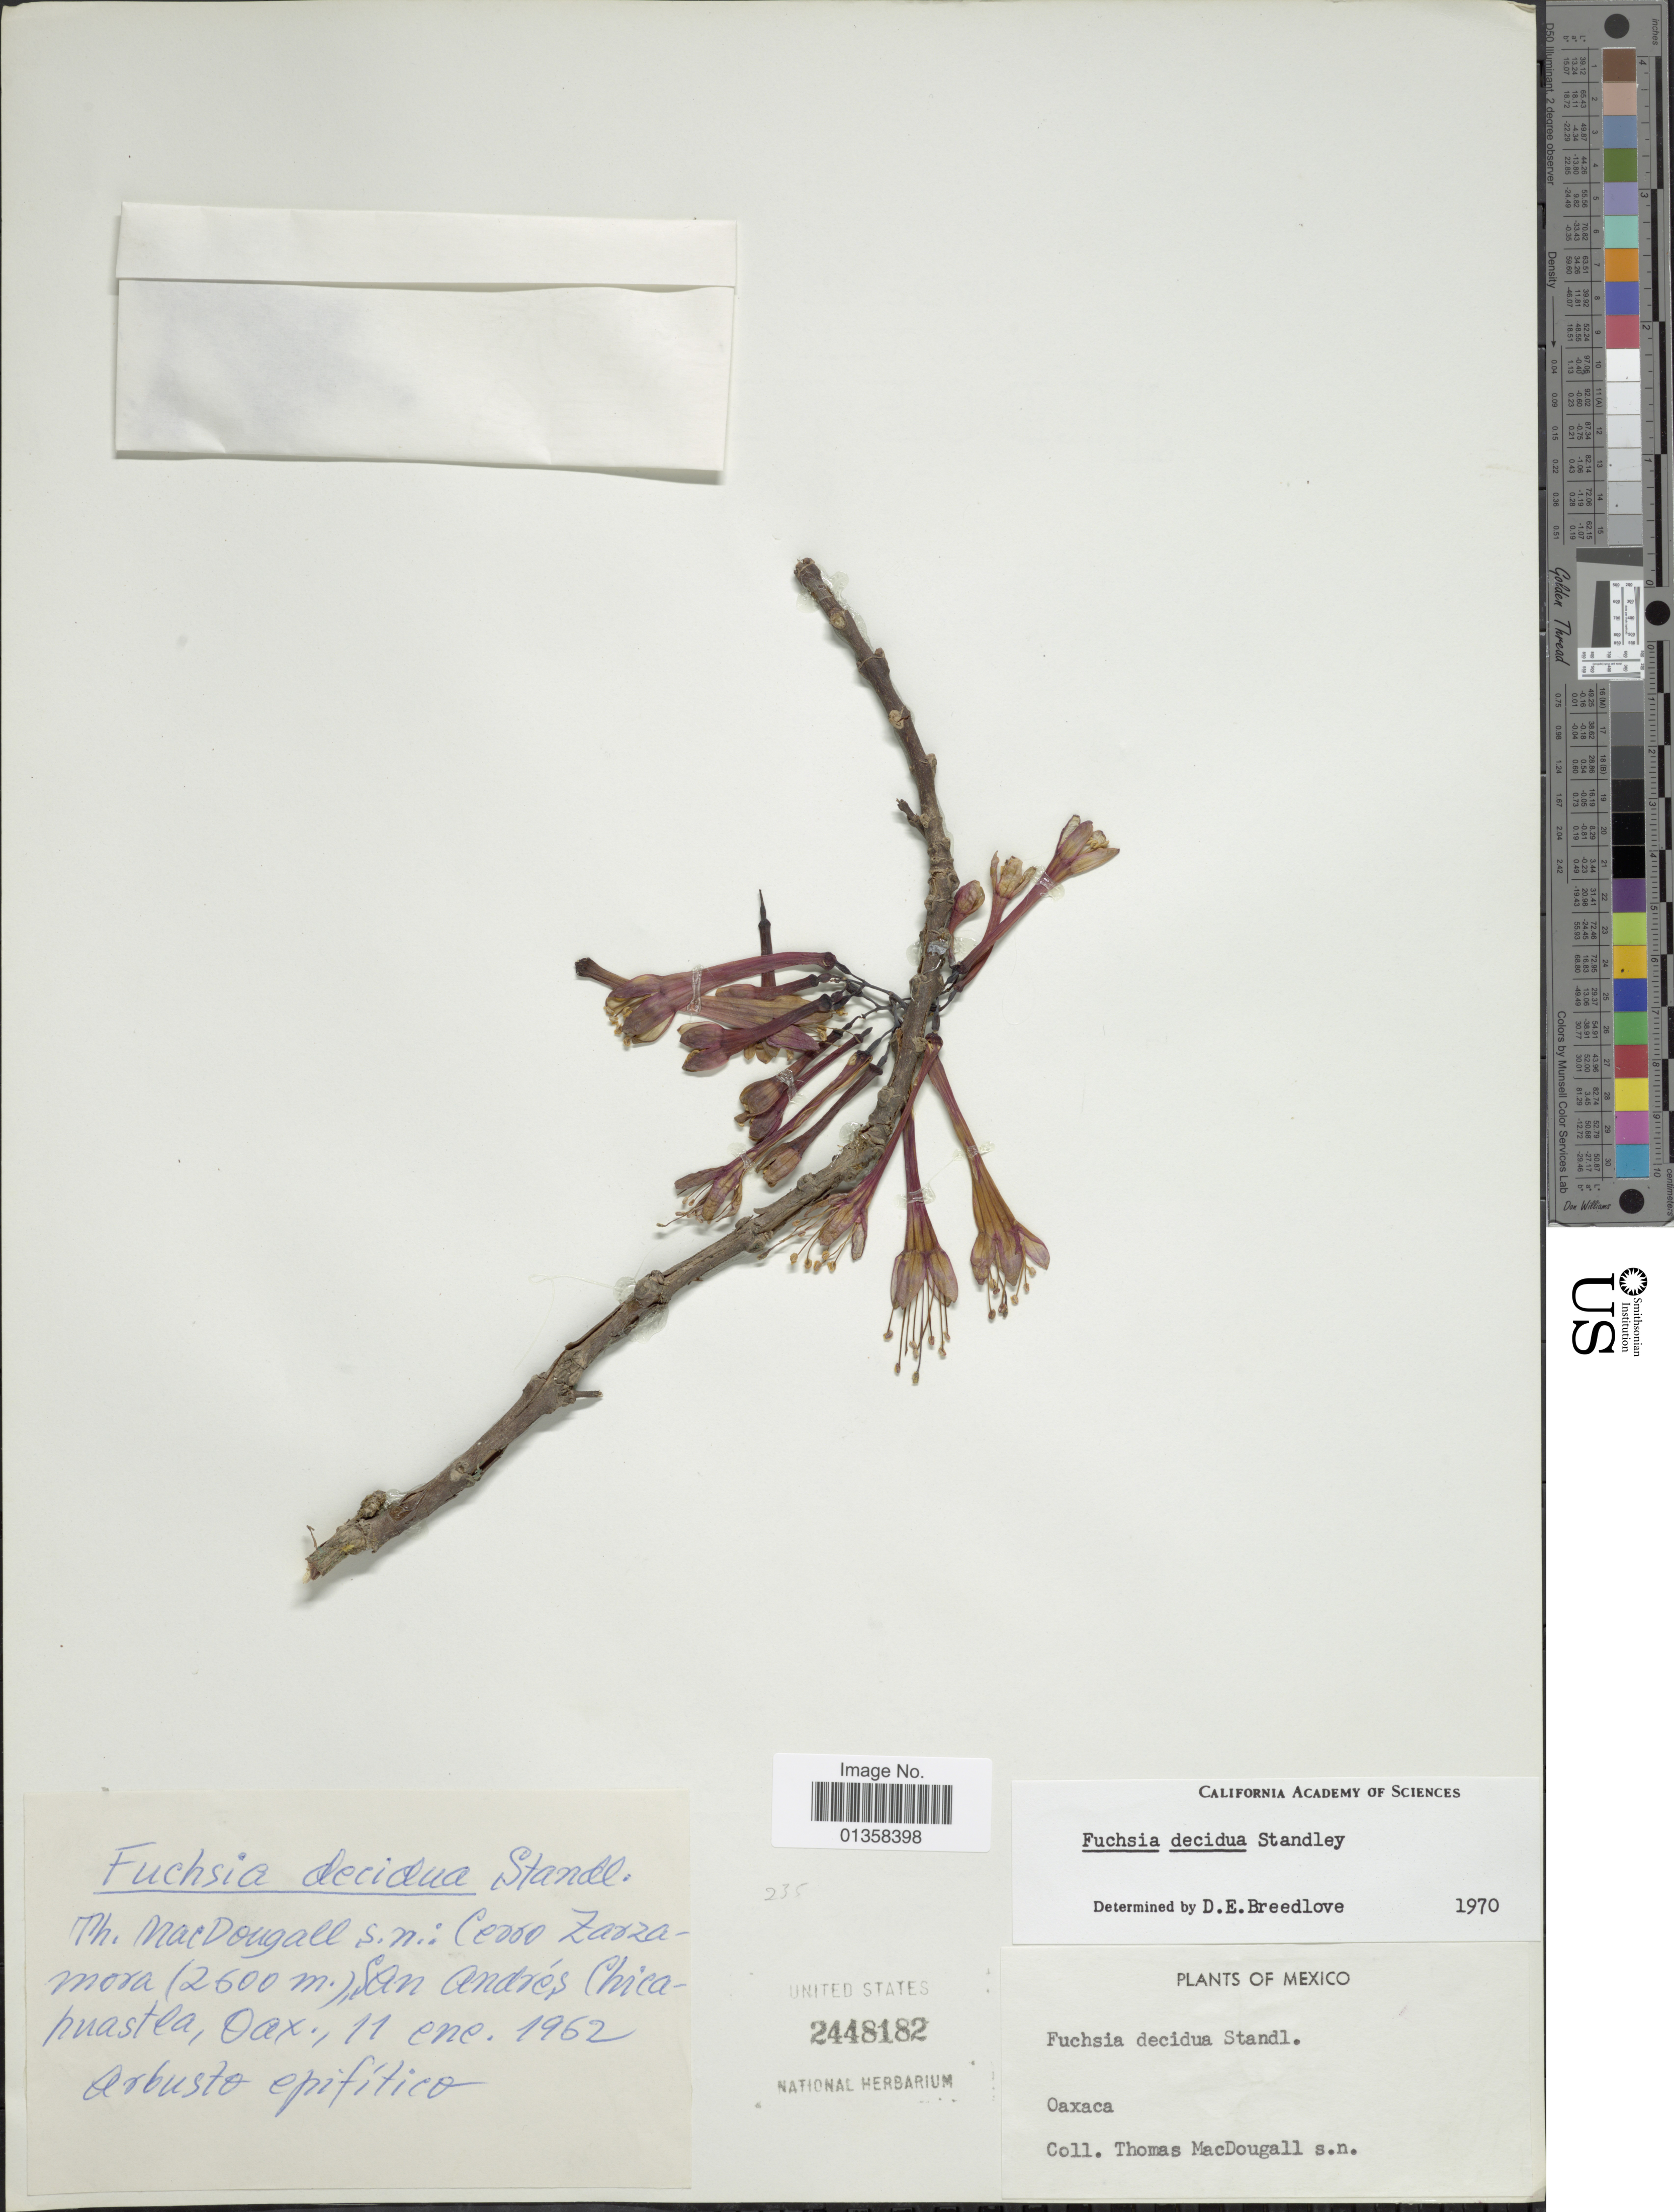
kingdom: Plantae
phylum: Tracheophyta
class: Magnoliopsida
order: Myrtales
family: Onagraceae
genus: Fuchsia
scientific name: Fuchsia decidua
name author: Standl.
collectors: T. B. MacDougall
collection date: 1962-01-11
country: Mexico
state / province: Oaxaca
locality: Cerro Zarzamora, San Andrés Chicahuastea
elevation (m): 2600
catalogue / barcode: US 2448182